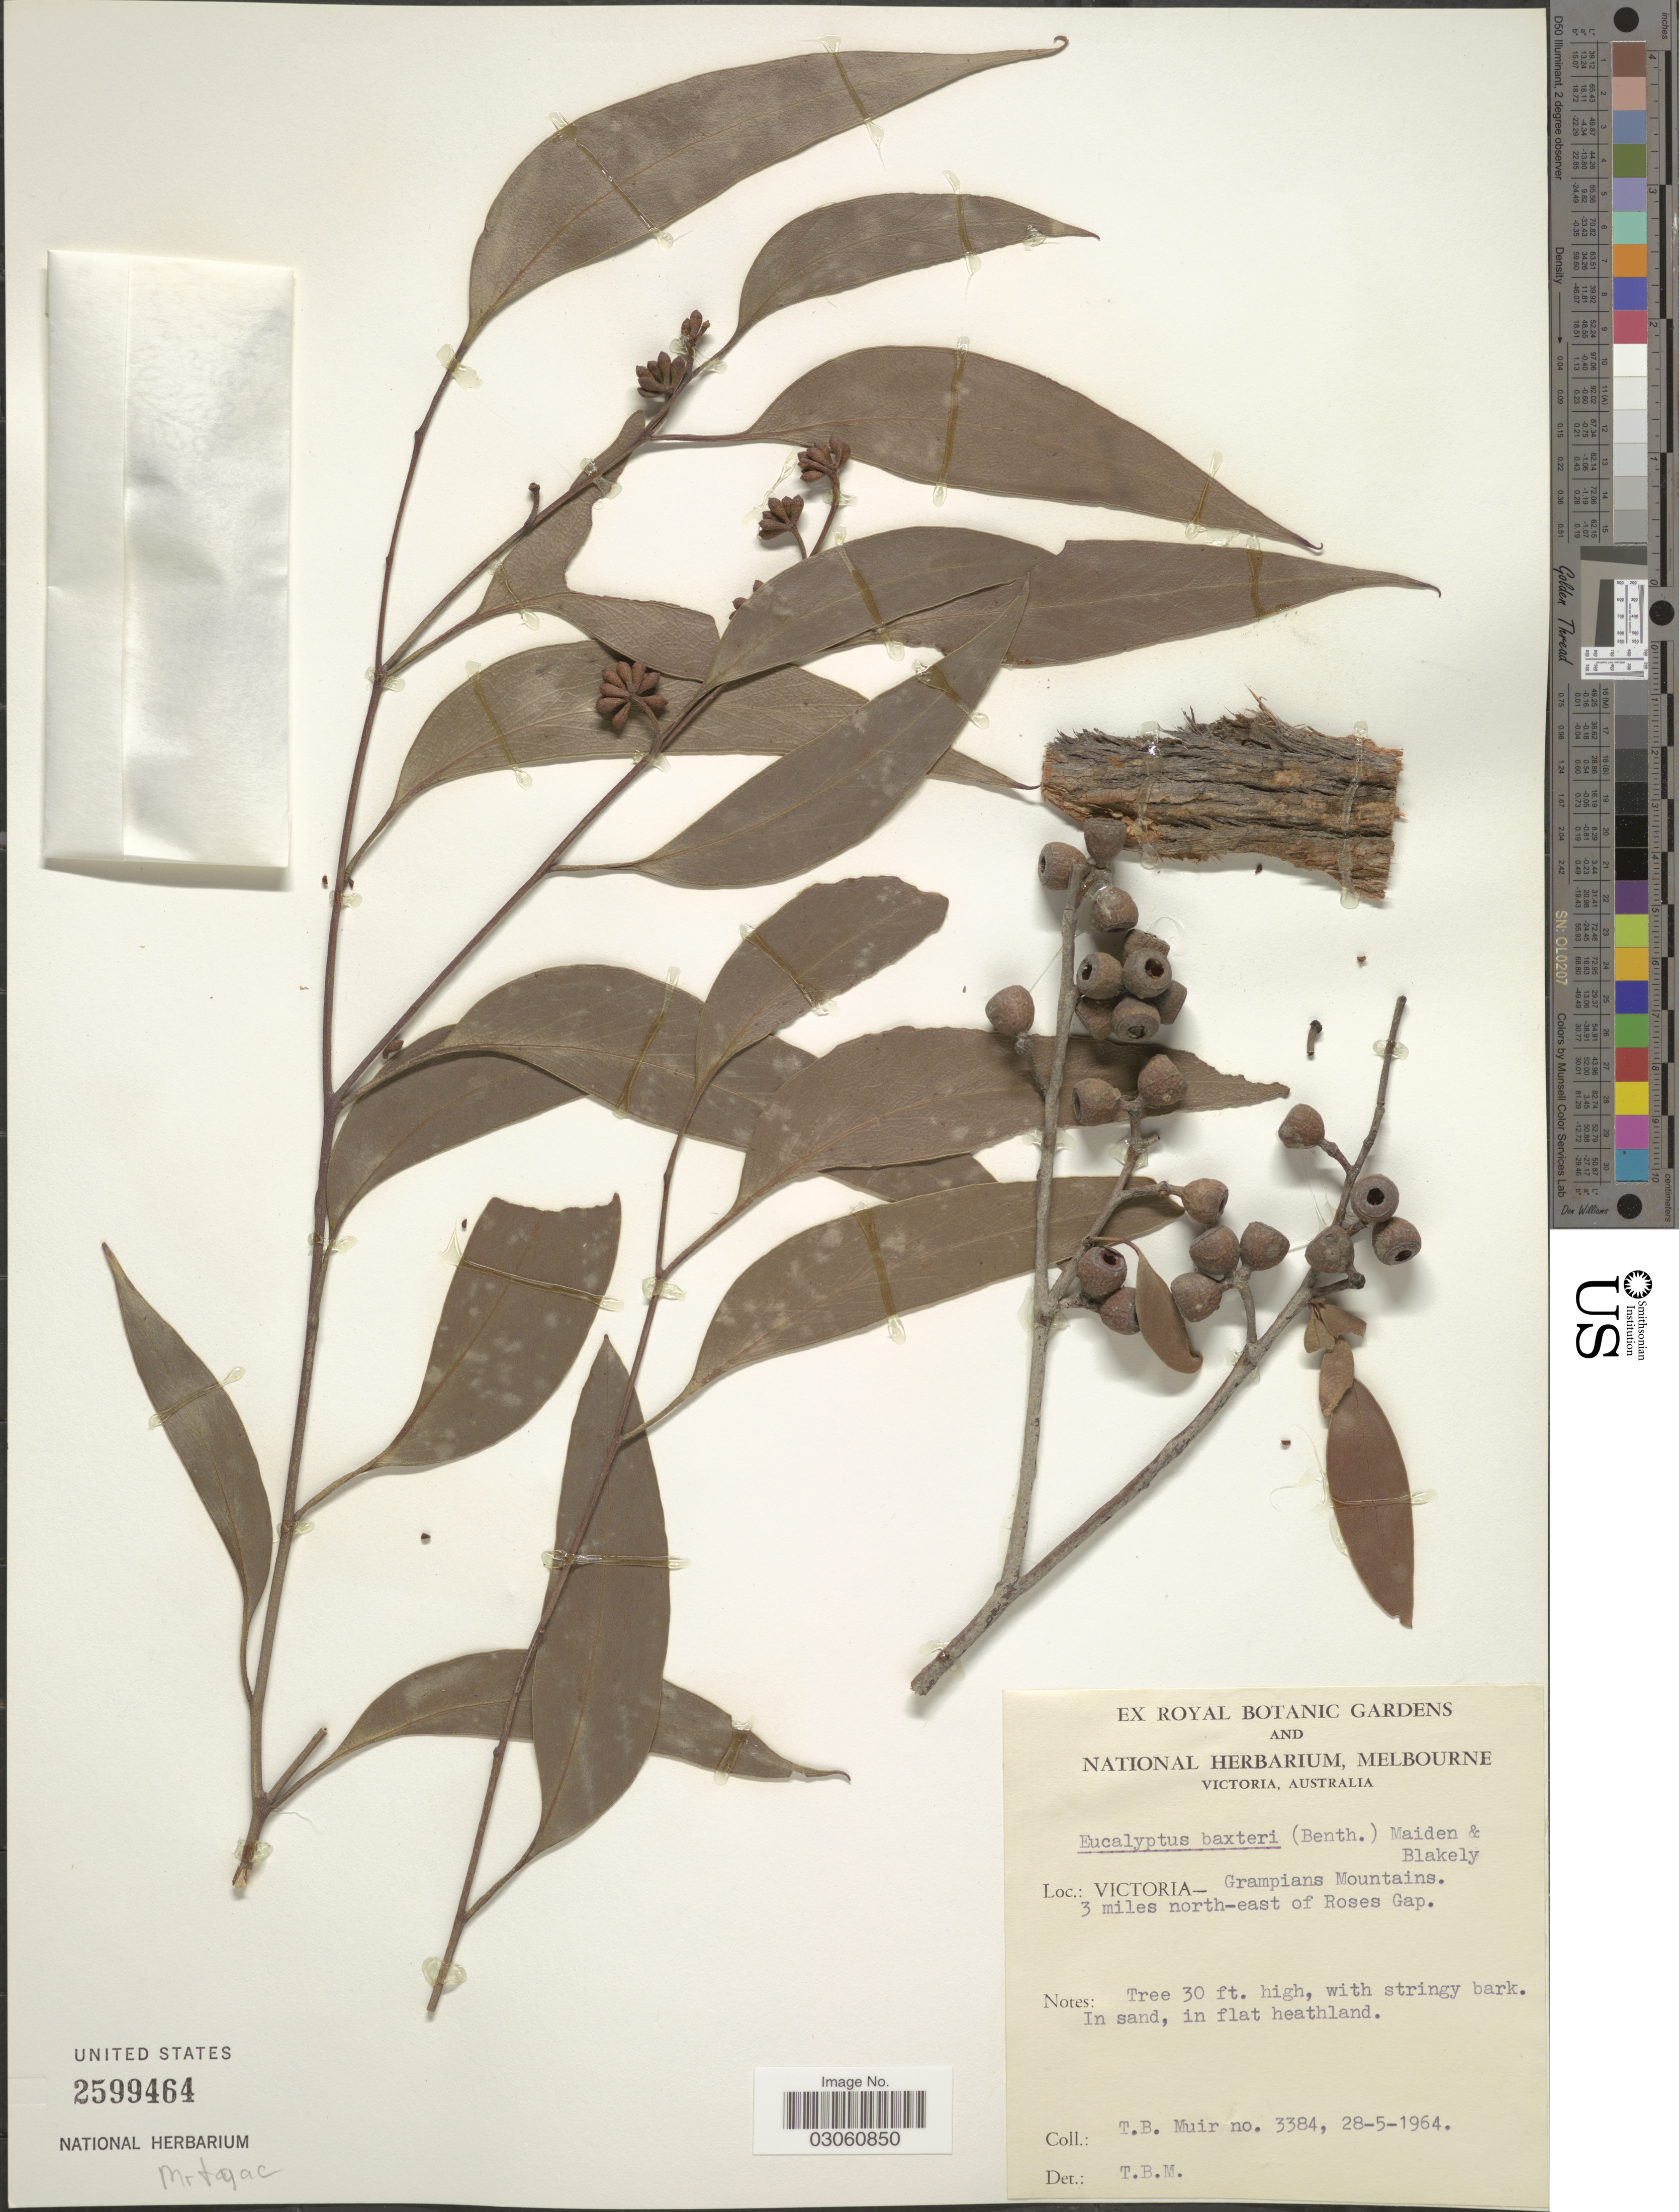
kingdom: Plantae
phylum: Tracheophyta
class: Magnoliopsida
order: Myrtales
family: Myrtaceae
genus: Eucalyptus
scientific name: Eucalyptus baxteri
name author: (Benth.) J.M. Black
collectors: T. Muir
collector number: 3384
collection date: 1964-05-28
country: Australia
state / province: Victoria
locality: Victoria, Grampians Mountains, 3 miles north-east of Roses Gap.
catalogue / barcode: US 2599464